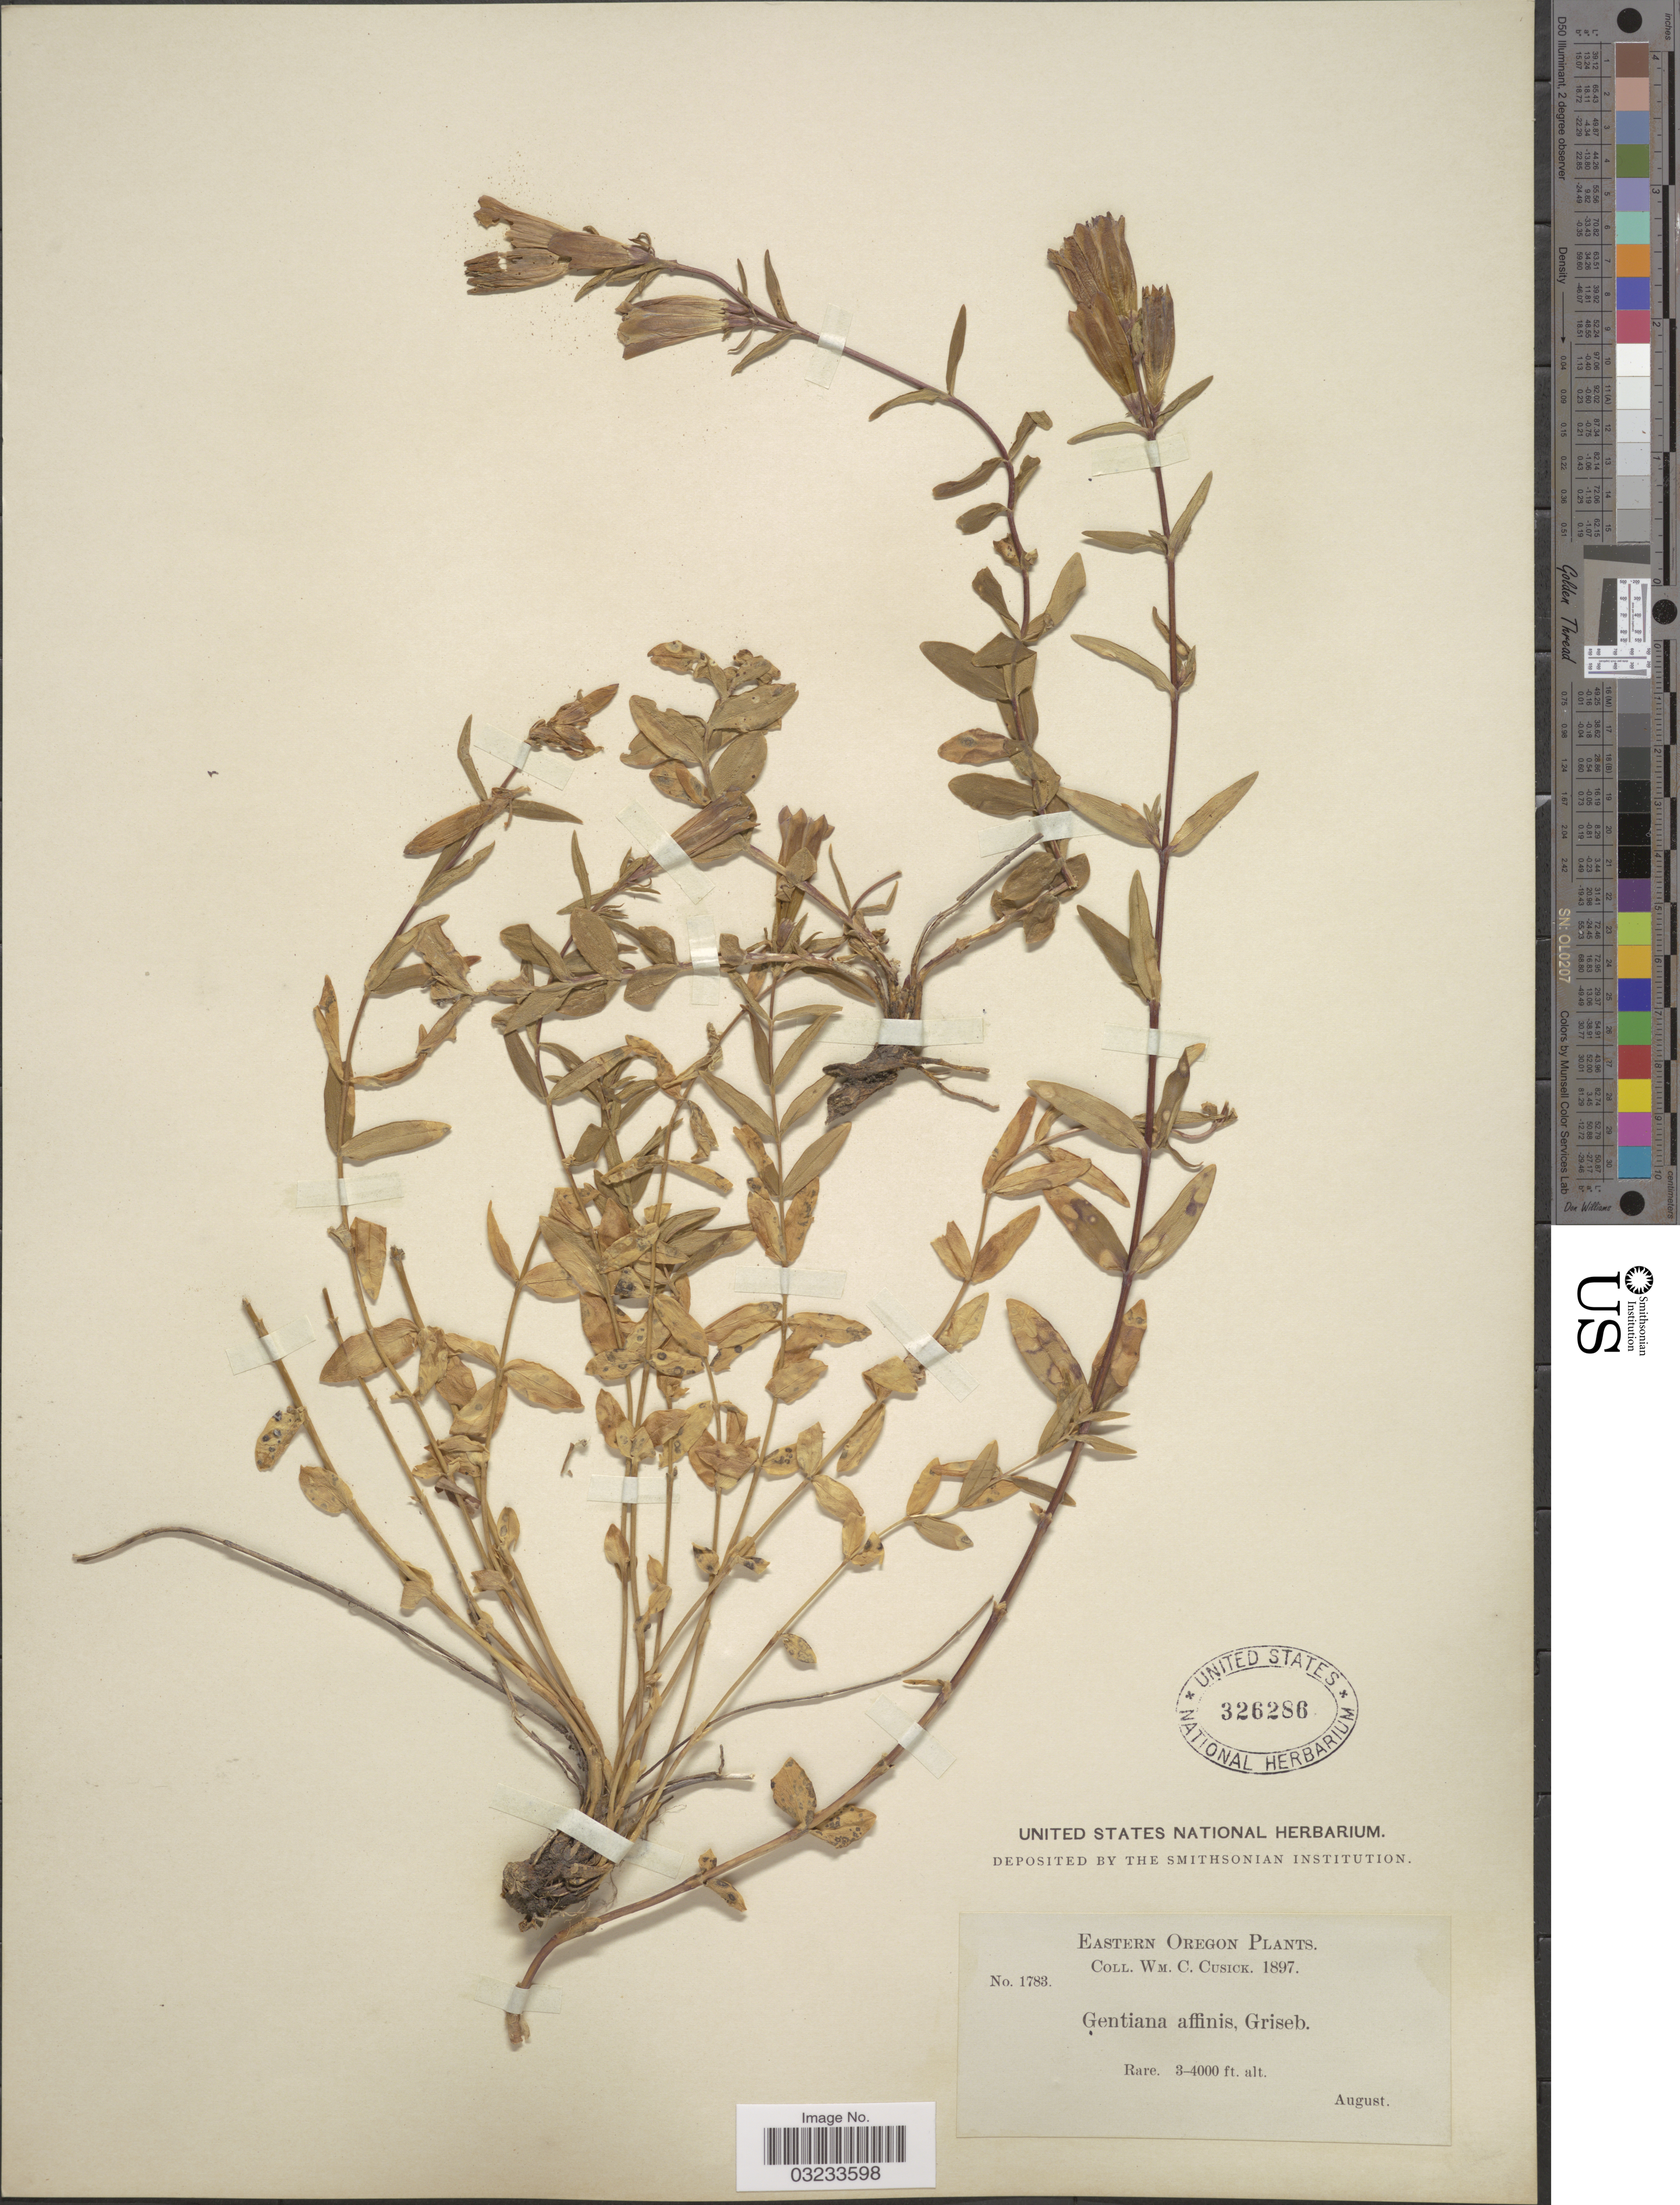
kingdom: Plantae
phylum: Tracheophyta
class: Magnoliopsida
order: Gentianales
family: Gentianaceae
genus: Gentiana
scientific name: Gentiana affinis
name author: Griseb.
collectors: W. C. Cusick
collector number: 1783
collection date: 1897-08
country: United States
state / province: Oregon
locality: Eastern Oregon. Rare.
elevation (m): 914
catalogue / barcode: US 326286